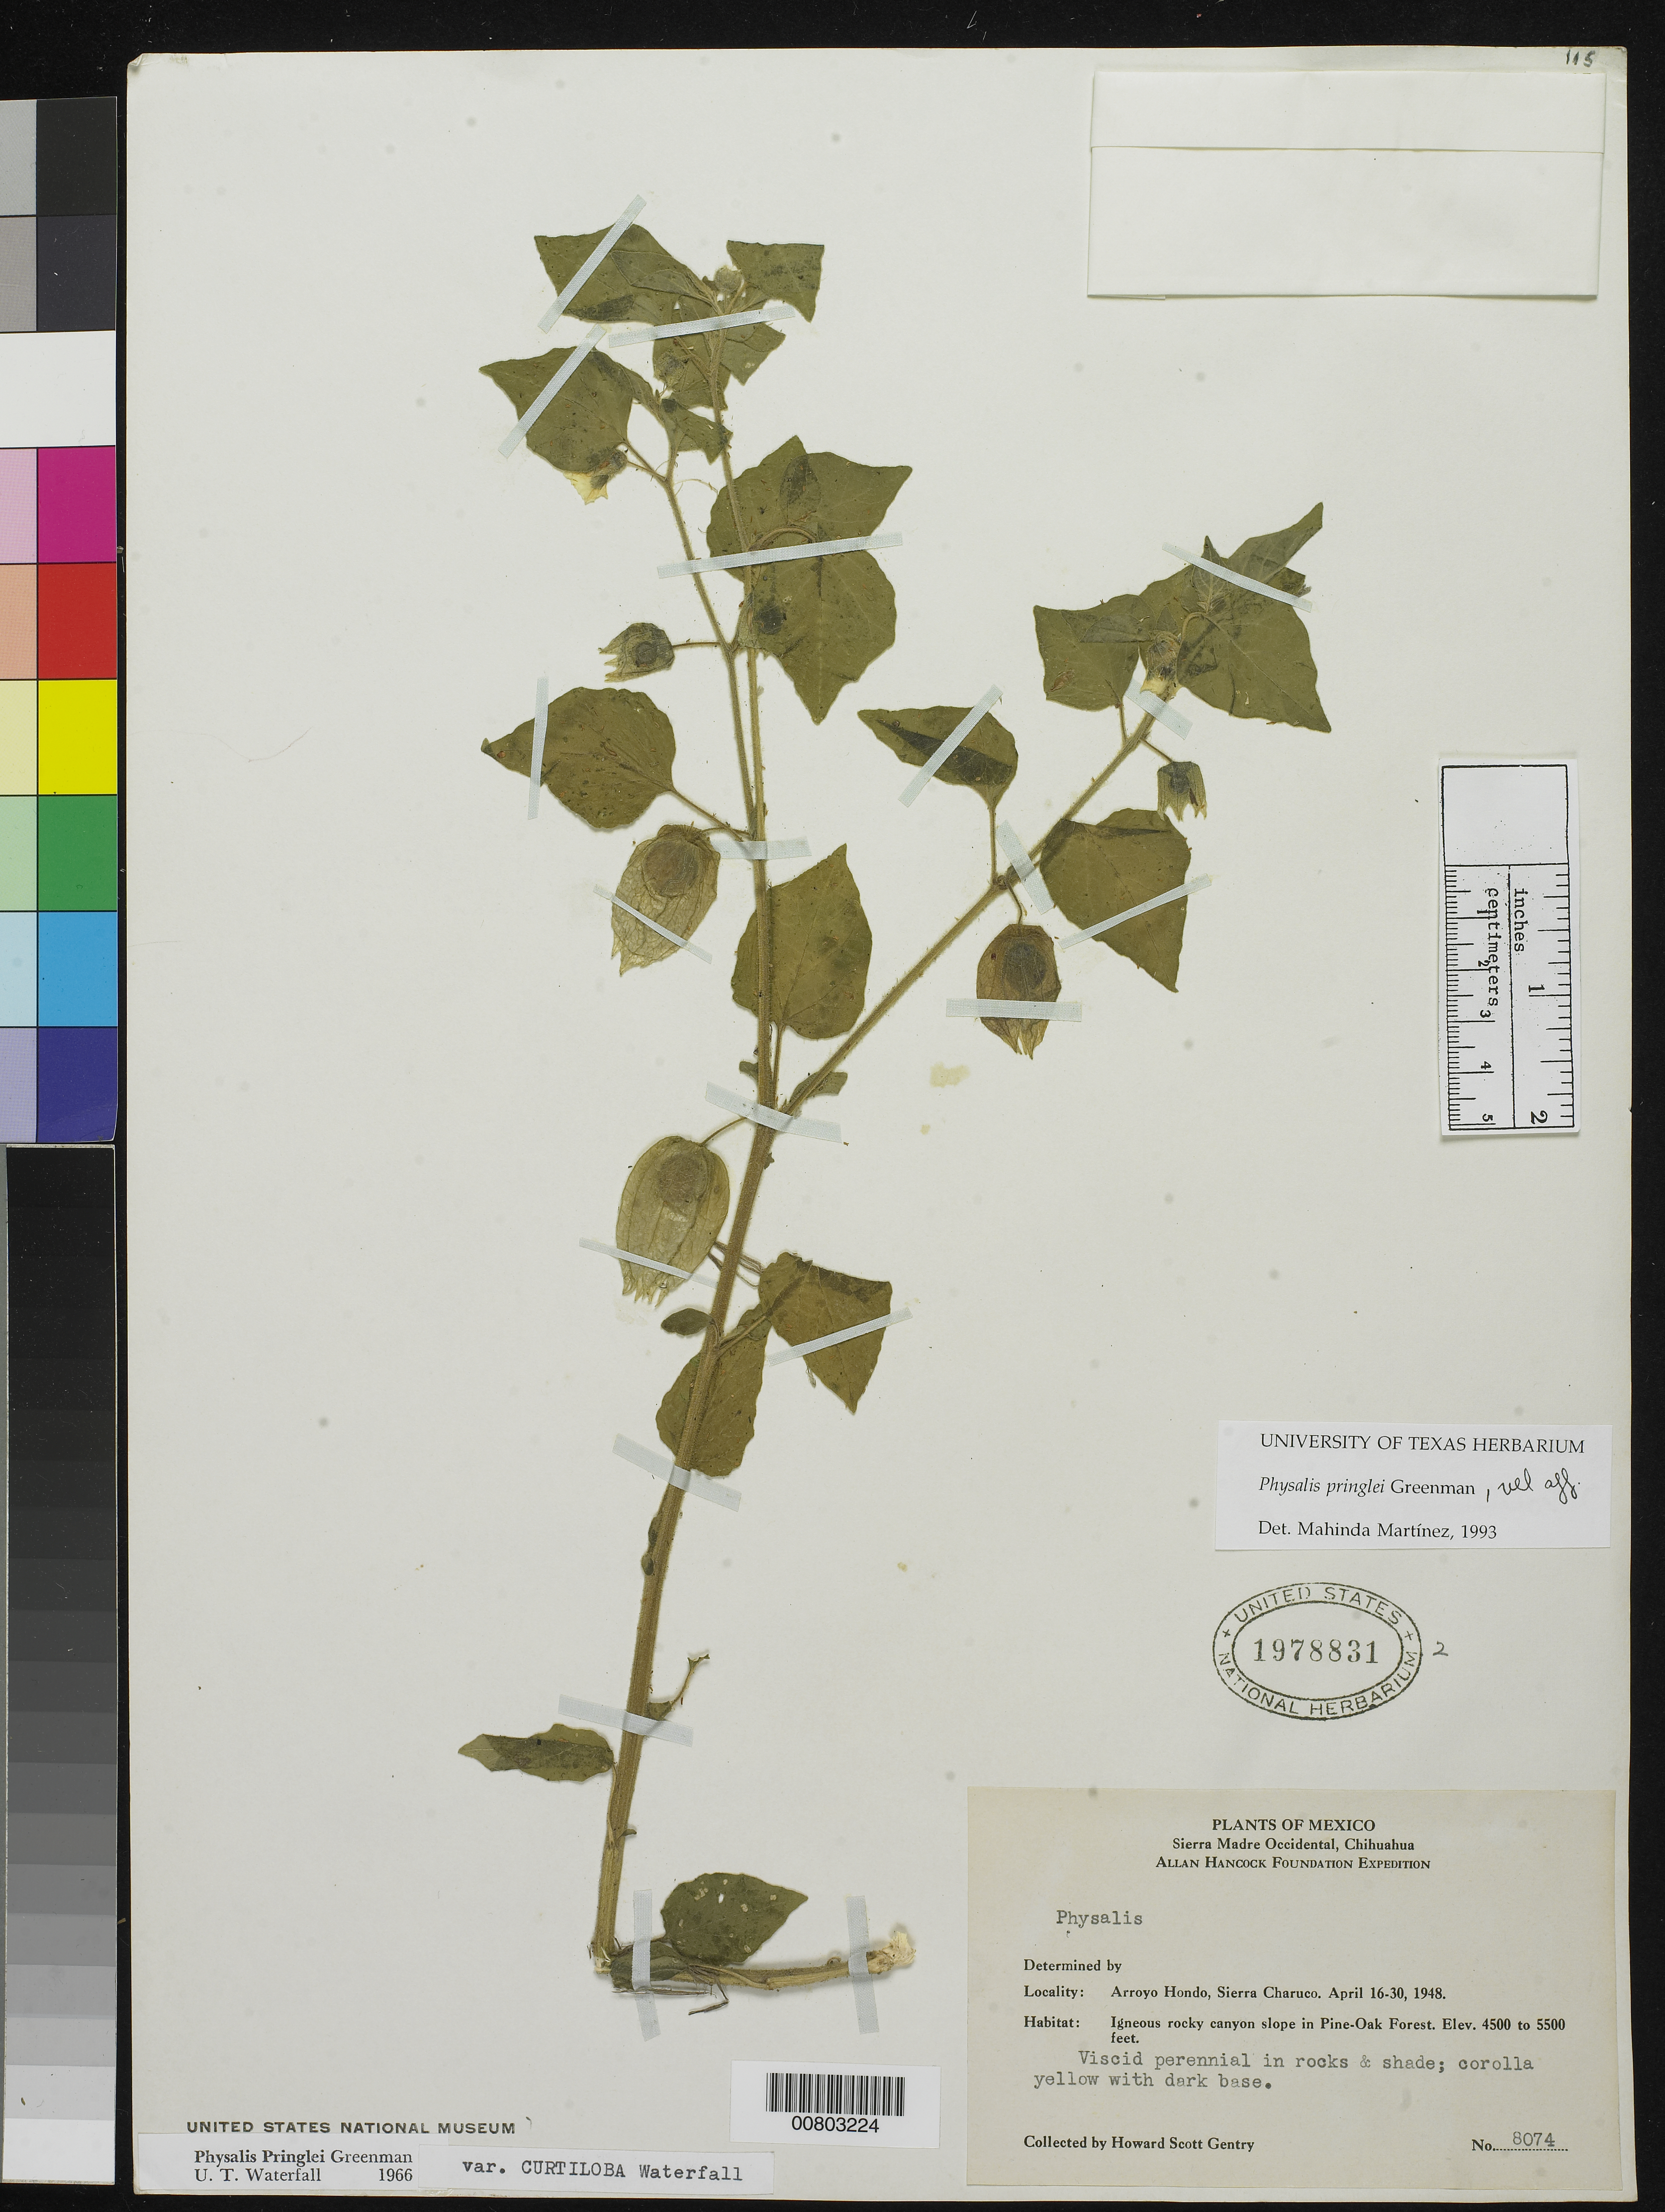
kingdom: Plantae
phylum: Tracheophyta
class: Magnoliopsida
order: Solanales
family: Solanaceae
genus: Physalis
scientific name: Physalis pringlei var. curtiloba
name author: Waterf.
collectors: H. S. Gentry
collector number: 8074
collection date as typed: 16 Apr 1948 to 30 Apr 1948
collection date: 1948-04-16/1948-04-30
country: Mexico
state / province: Chihuahua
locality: Arroyo Hondo, Sierra Charuco, Sierra Madre Occidental, Chihuahua.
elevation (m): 1372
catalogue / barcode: US 1978831